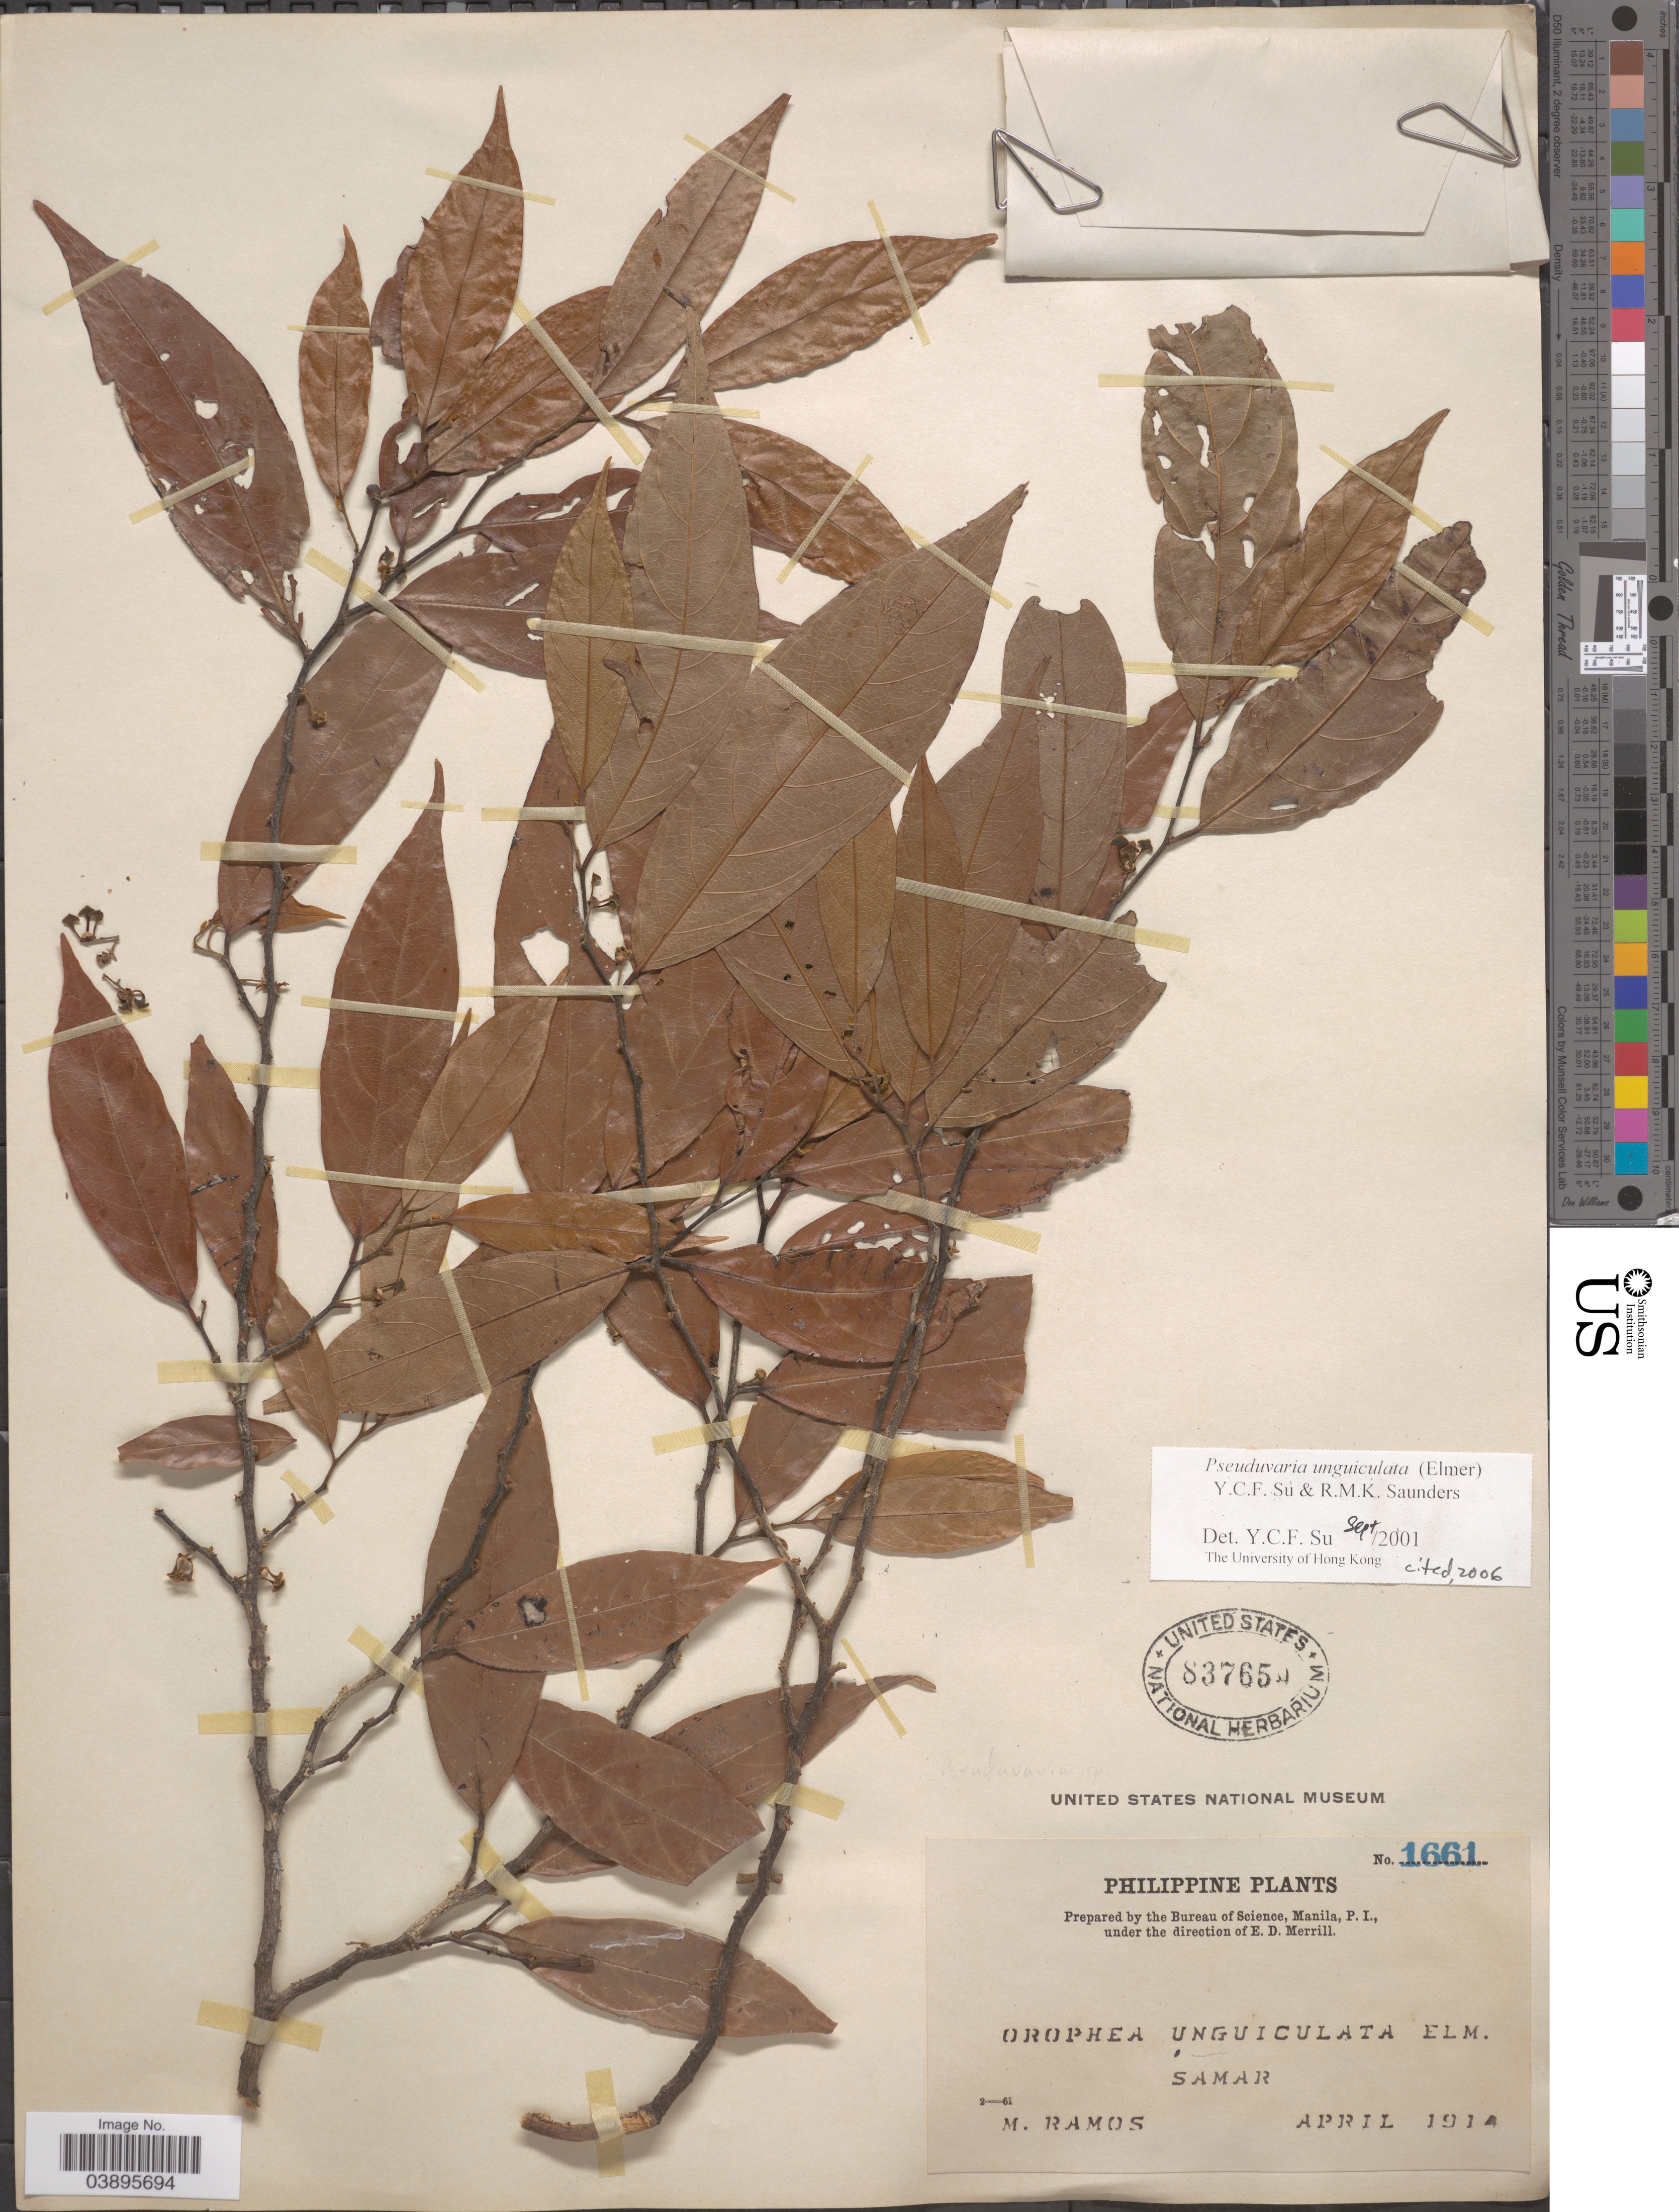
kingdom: Plantae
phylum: Tracheophyta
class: Magnoliopsida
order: Magnoliales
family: Annonaceae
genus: Pseuduvaria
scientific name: Pseuduvaria unguiculata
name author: (Elmer) Y.C.F. Su & R.M.K. Saunders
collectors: M. Ramos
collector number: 1661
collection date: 1914-04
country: Philippines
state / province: Eastern Visayas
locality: Samar.